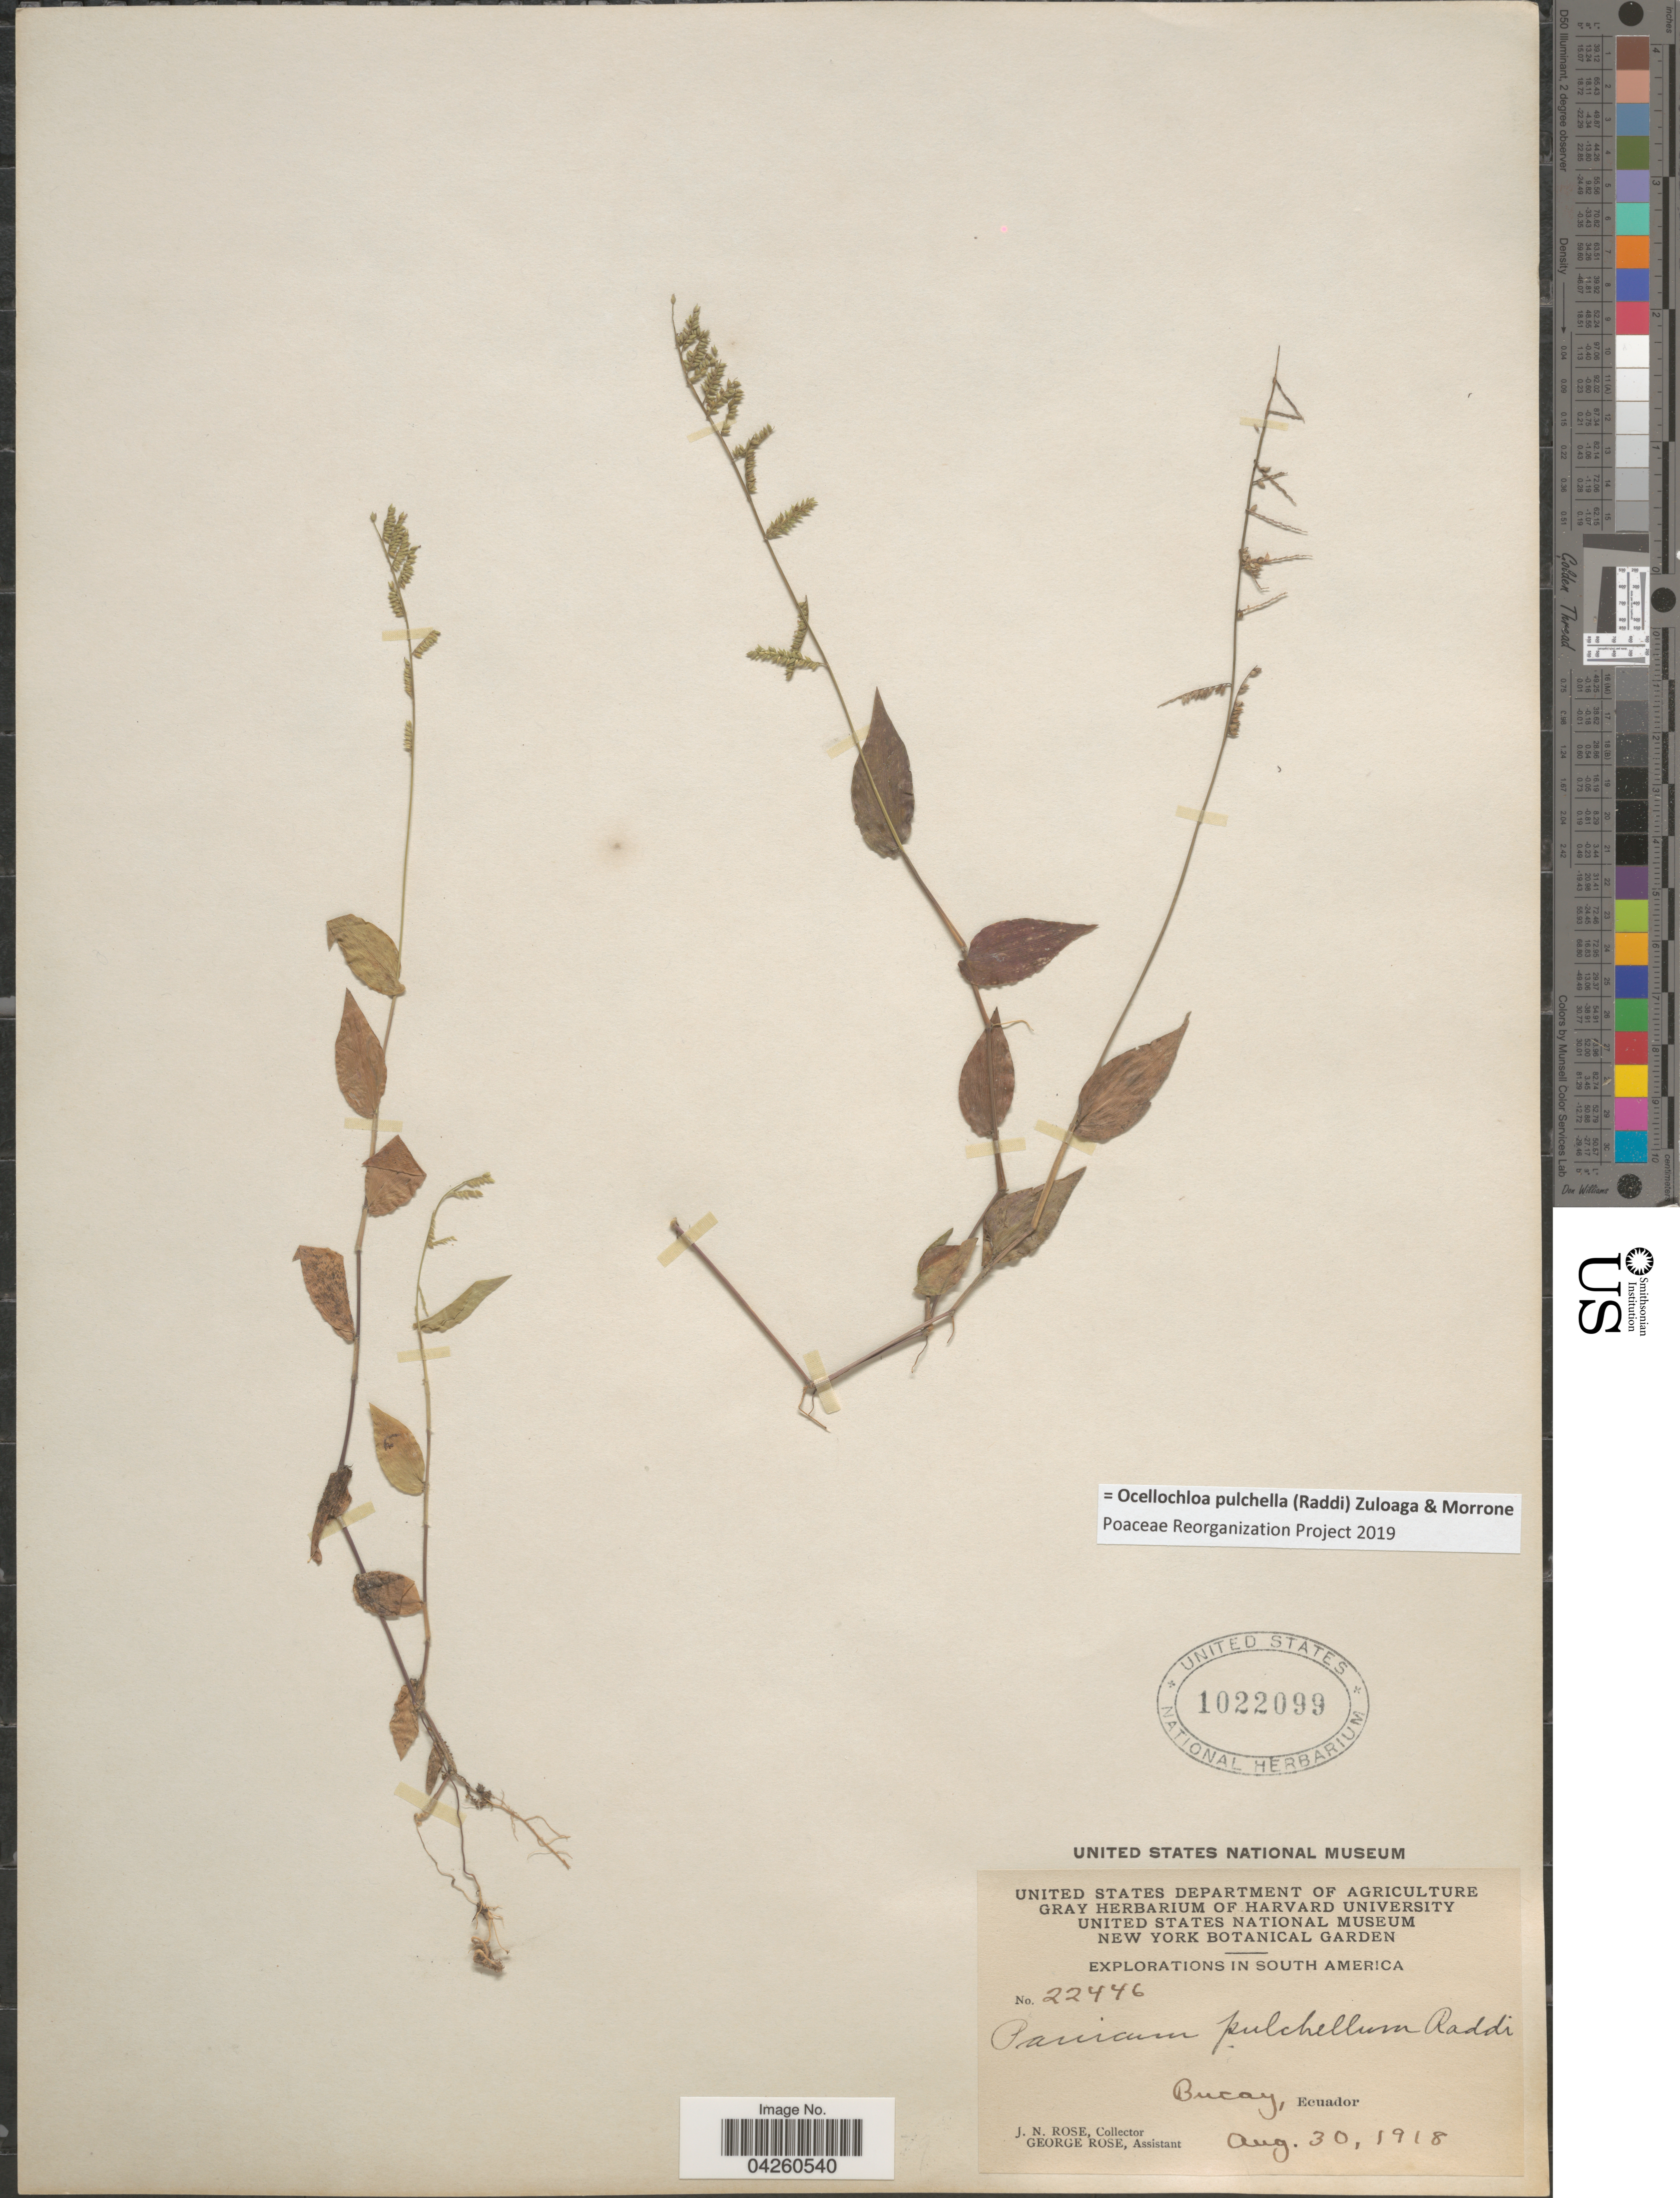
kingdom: Plantae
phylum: Tracheophyta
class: Liliopsida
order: Poales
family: Poaceae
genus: Ocellochloa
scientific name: Ocellochloa pulchella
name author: (Raddi) Zuloaga & Morrone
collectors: J. N. Rose & G. Rose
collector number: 22446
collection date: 1918-08-30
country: Ecuador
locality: Explorations in South America. Bucay.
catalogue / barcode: US 1022099